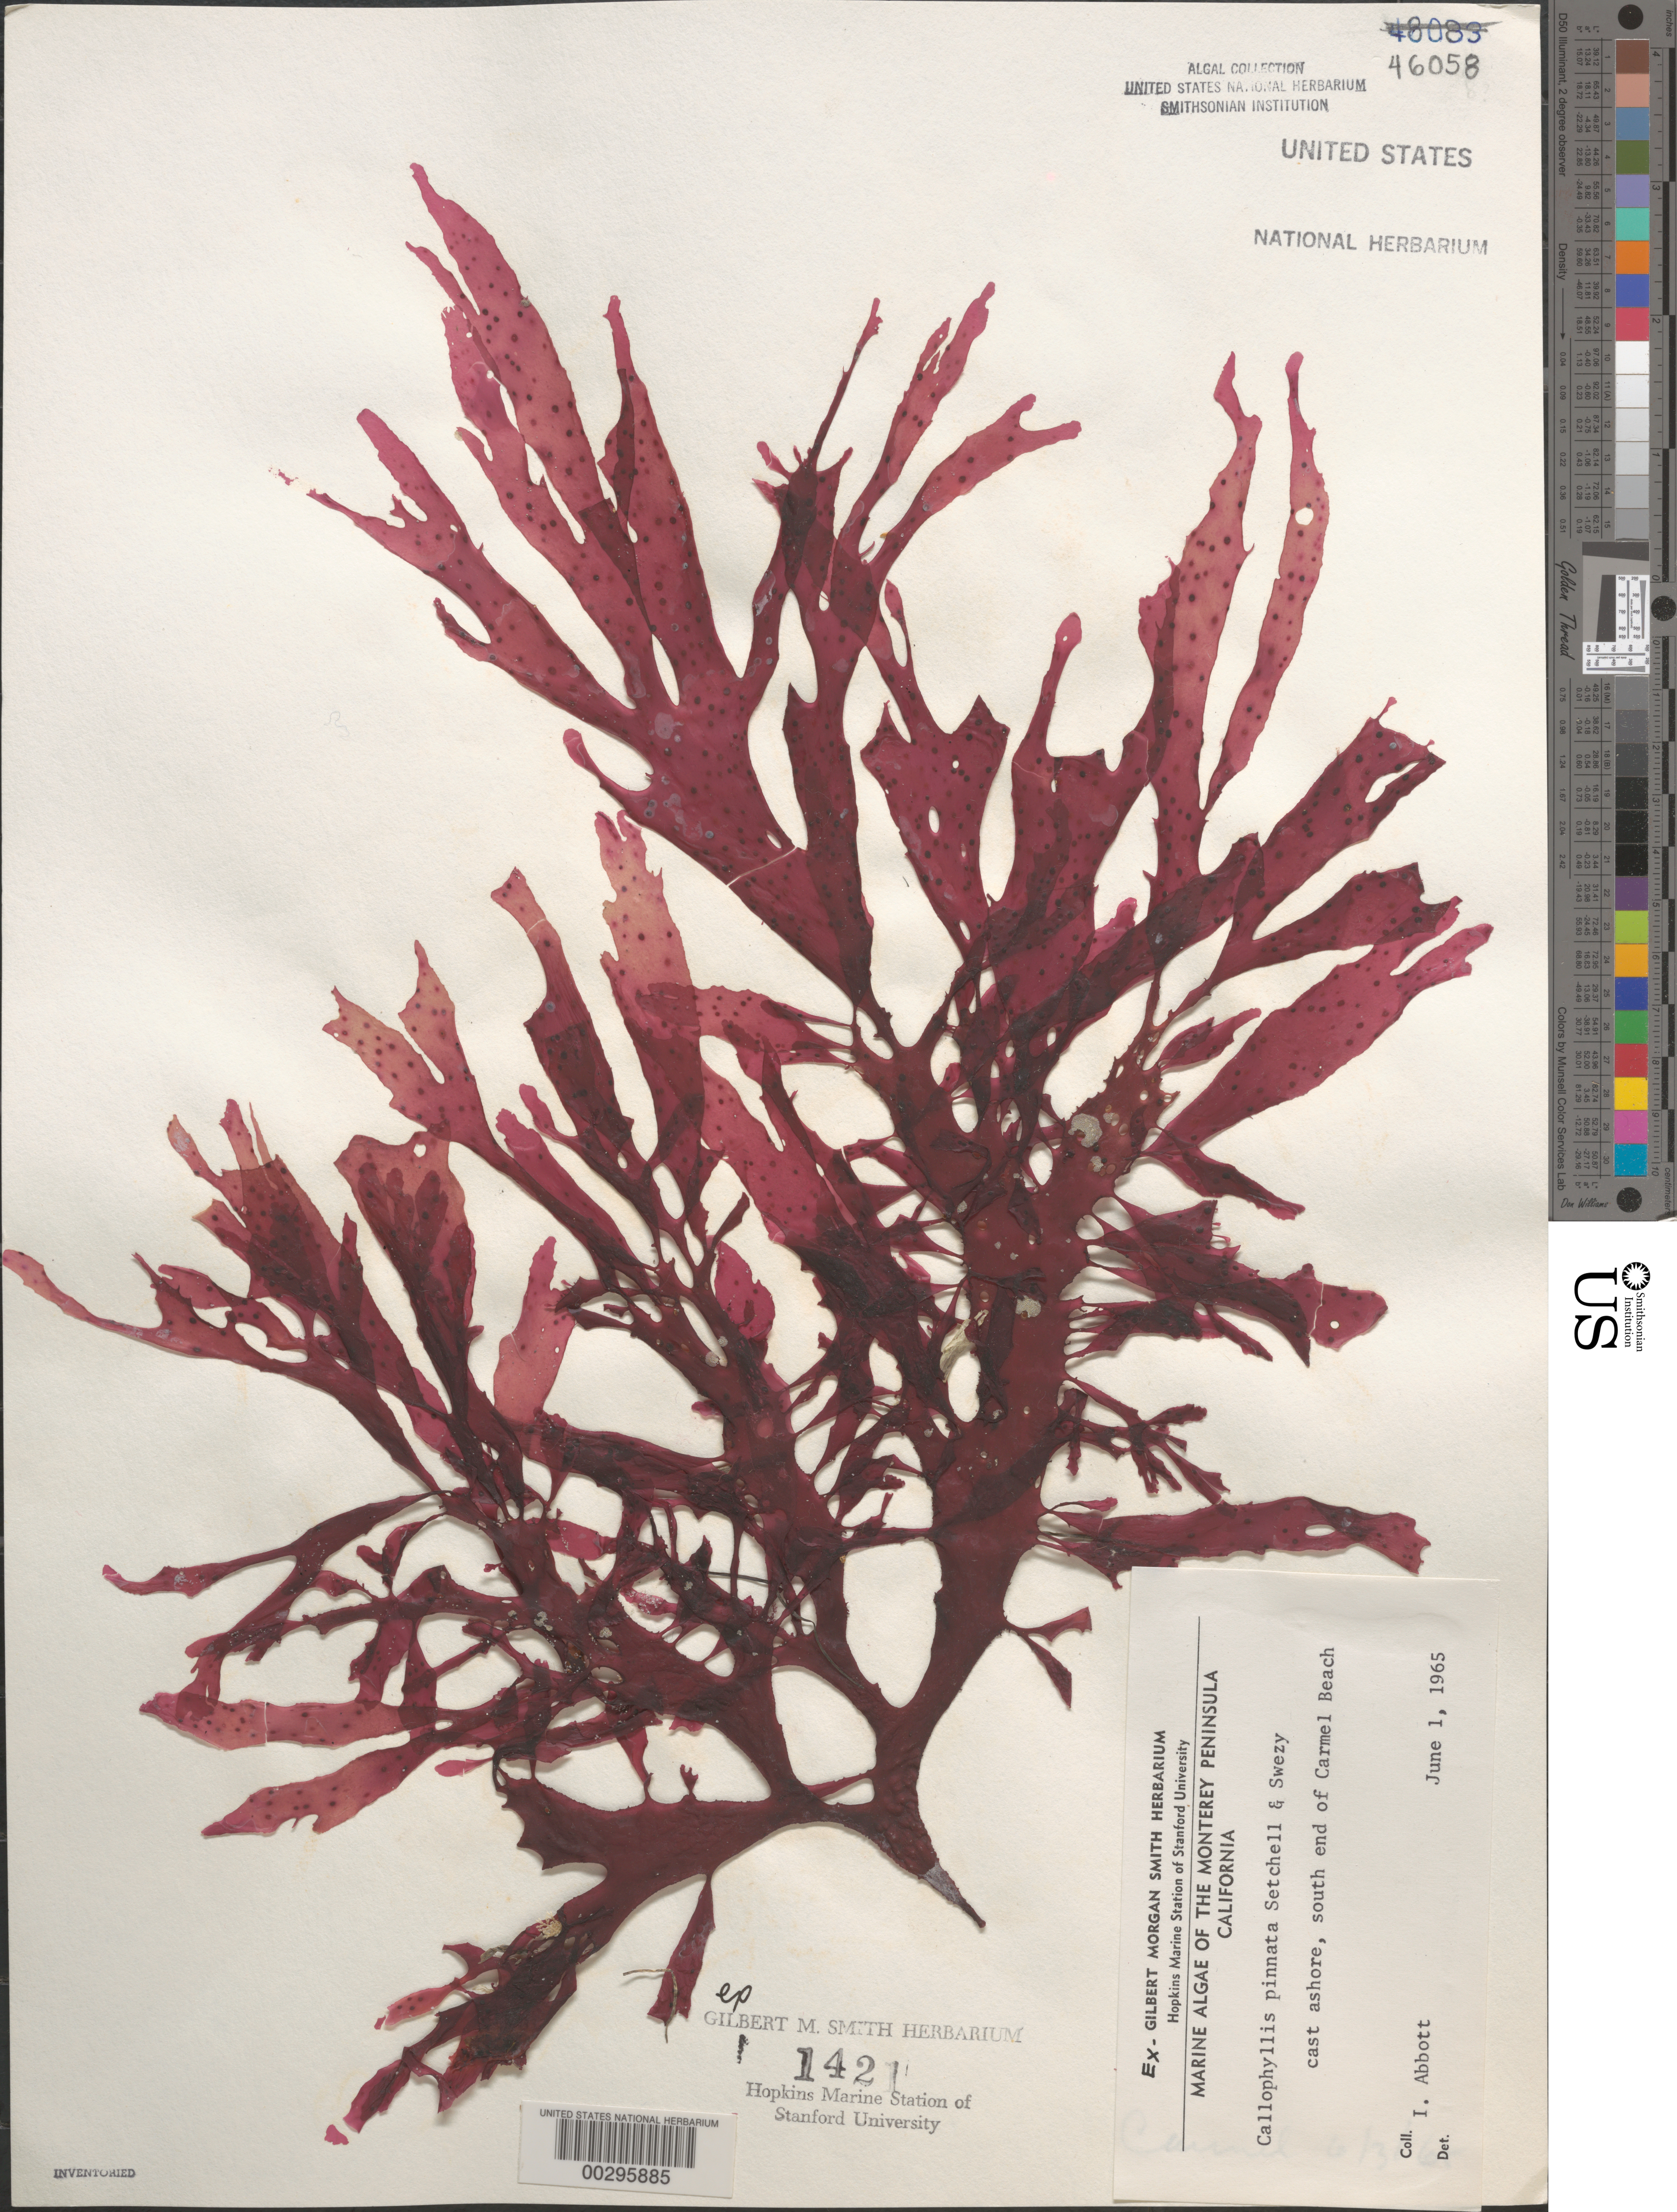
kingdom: Plantae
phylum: Rhodophyta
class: Florideophyceae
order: Gigartinales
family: Kallymeniaceae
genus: Callophyllis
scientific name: Callophyllis pinnata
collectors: I. A. Abbott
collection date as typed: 01 Jun 1965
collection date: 1965-06-01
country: United States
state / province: California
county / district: Monterey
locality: Carmel Beach, south end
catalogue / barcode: US 46058